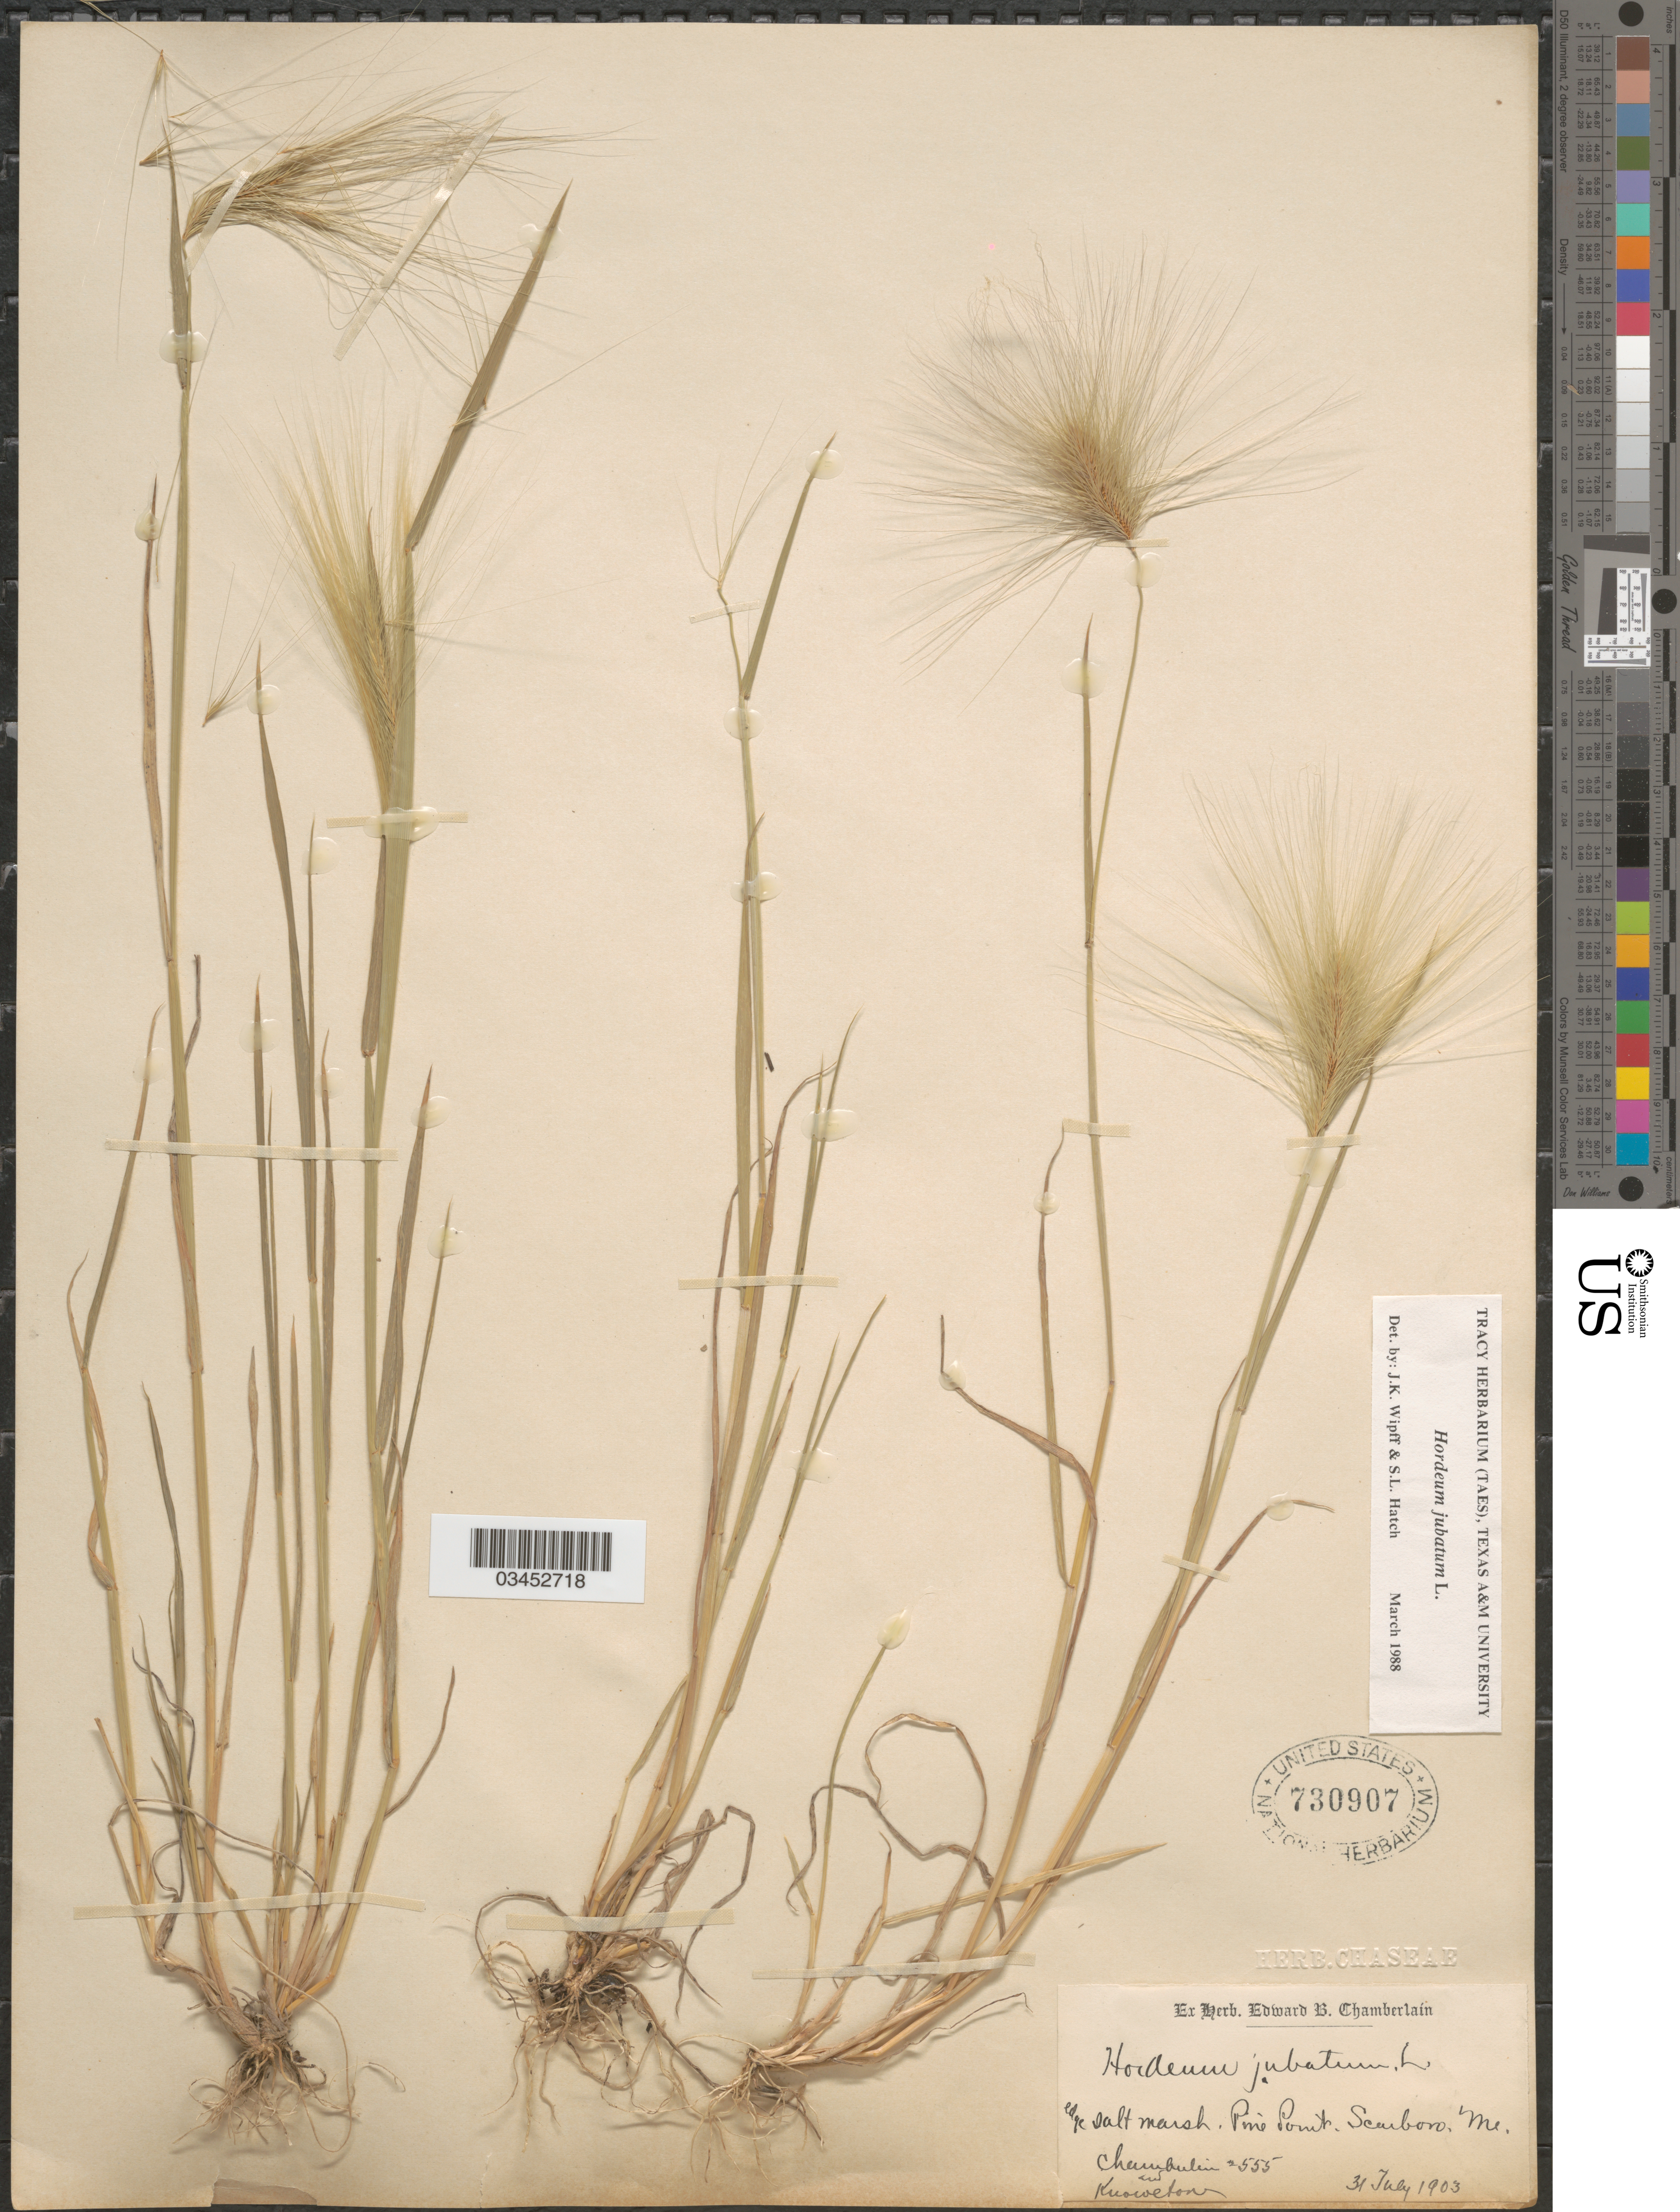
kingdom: Plantae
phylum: Tracheophyta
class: Liliopsida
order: Poales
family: Poaceae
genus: Hordeum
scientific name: Hordeum jubatum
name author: L.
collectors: -. Chamberlain & -. Knowlton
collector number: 555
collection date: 1903-07-31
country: United States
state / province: Maine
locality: Edge salt marsh. Pine Point. Scarboro.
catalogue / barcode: US 730907